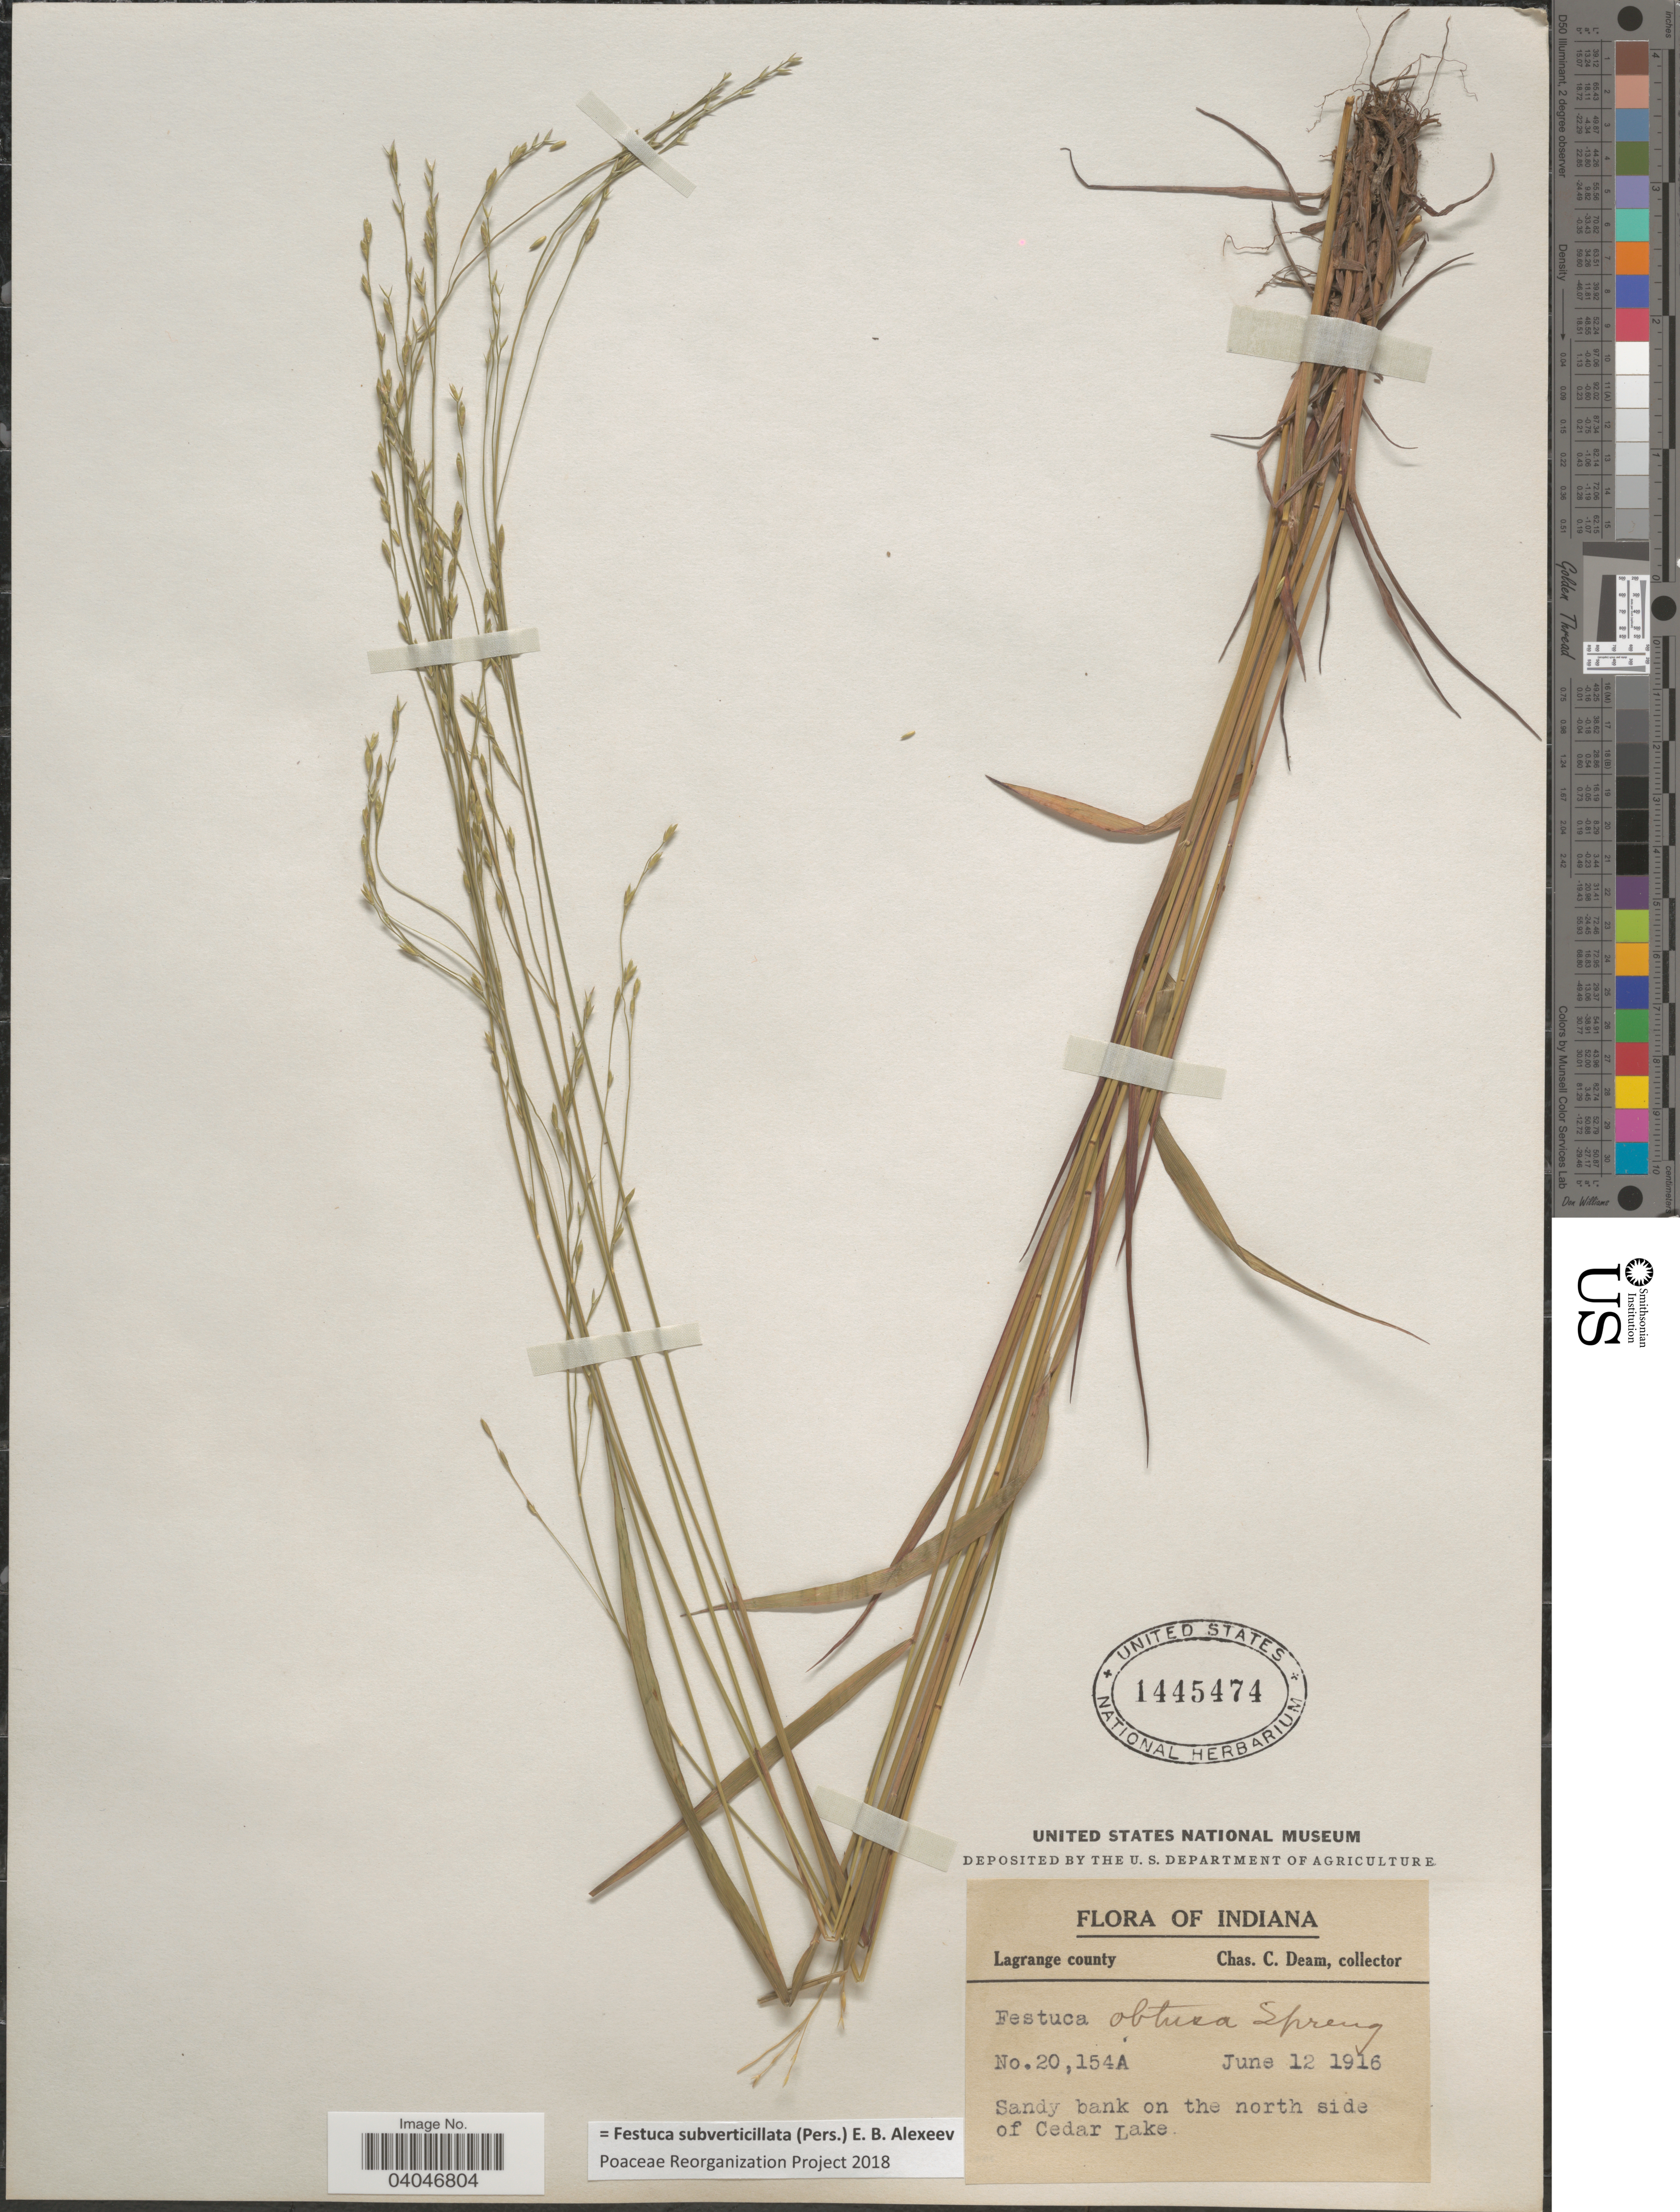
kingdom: Plantae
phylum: Tracheophyta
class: Liliopsida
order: Poales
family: Poaceae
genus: Festuca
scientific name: Festuca subverticillata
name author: (Pers.) E.B. Alexeev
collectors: C. C. Deam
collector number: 20154A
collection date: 1916-06-12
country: United States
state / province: Indiana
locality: Lagrange county. Sandy bank on the north side of Cedar Lake.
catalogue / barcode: US 1445474